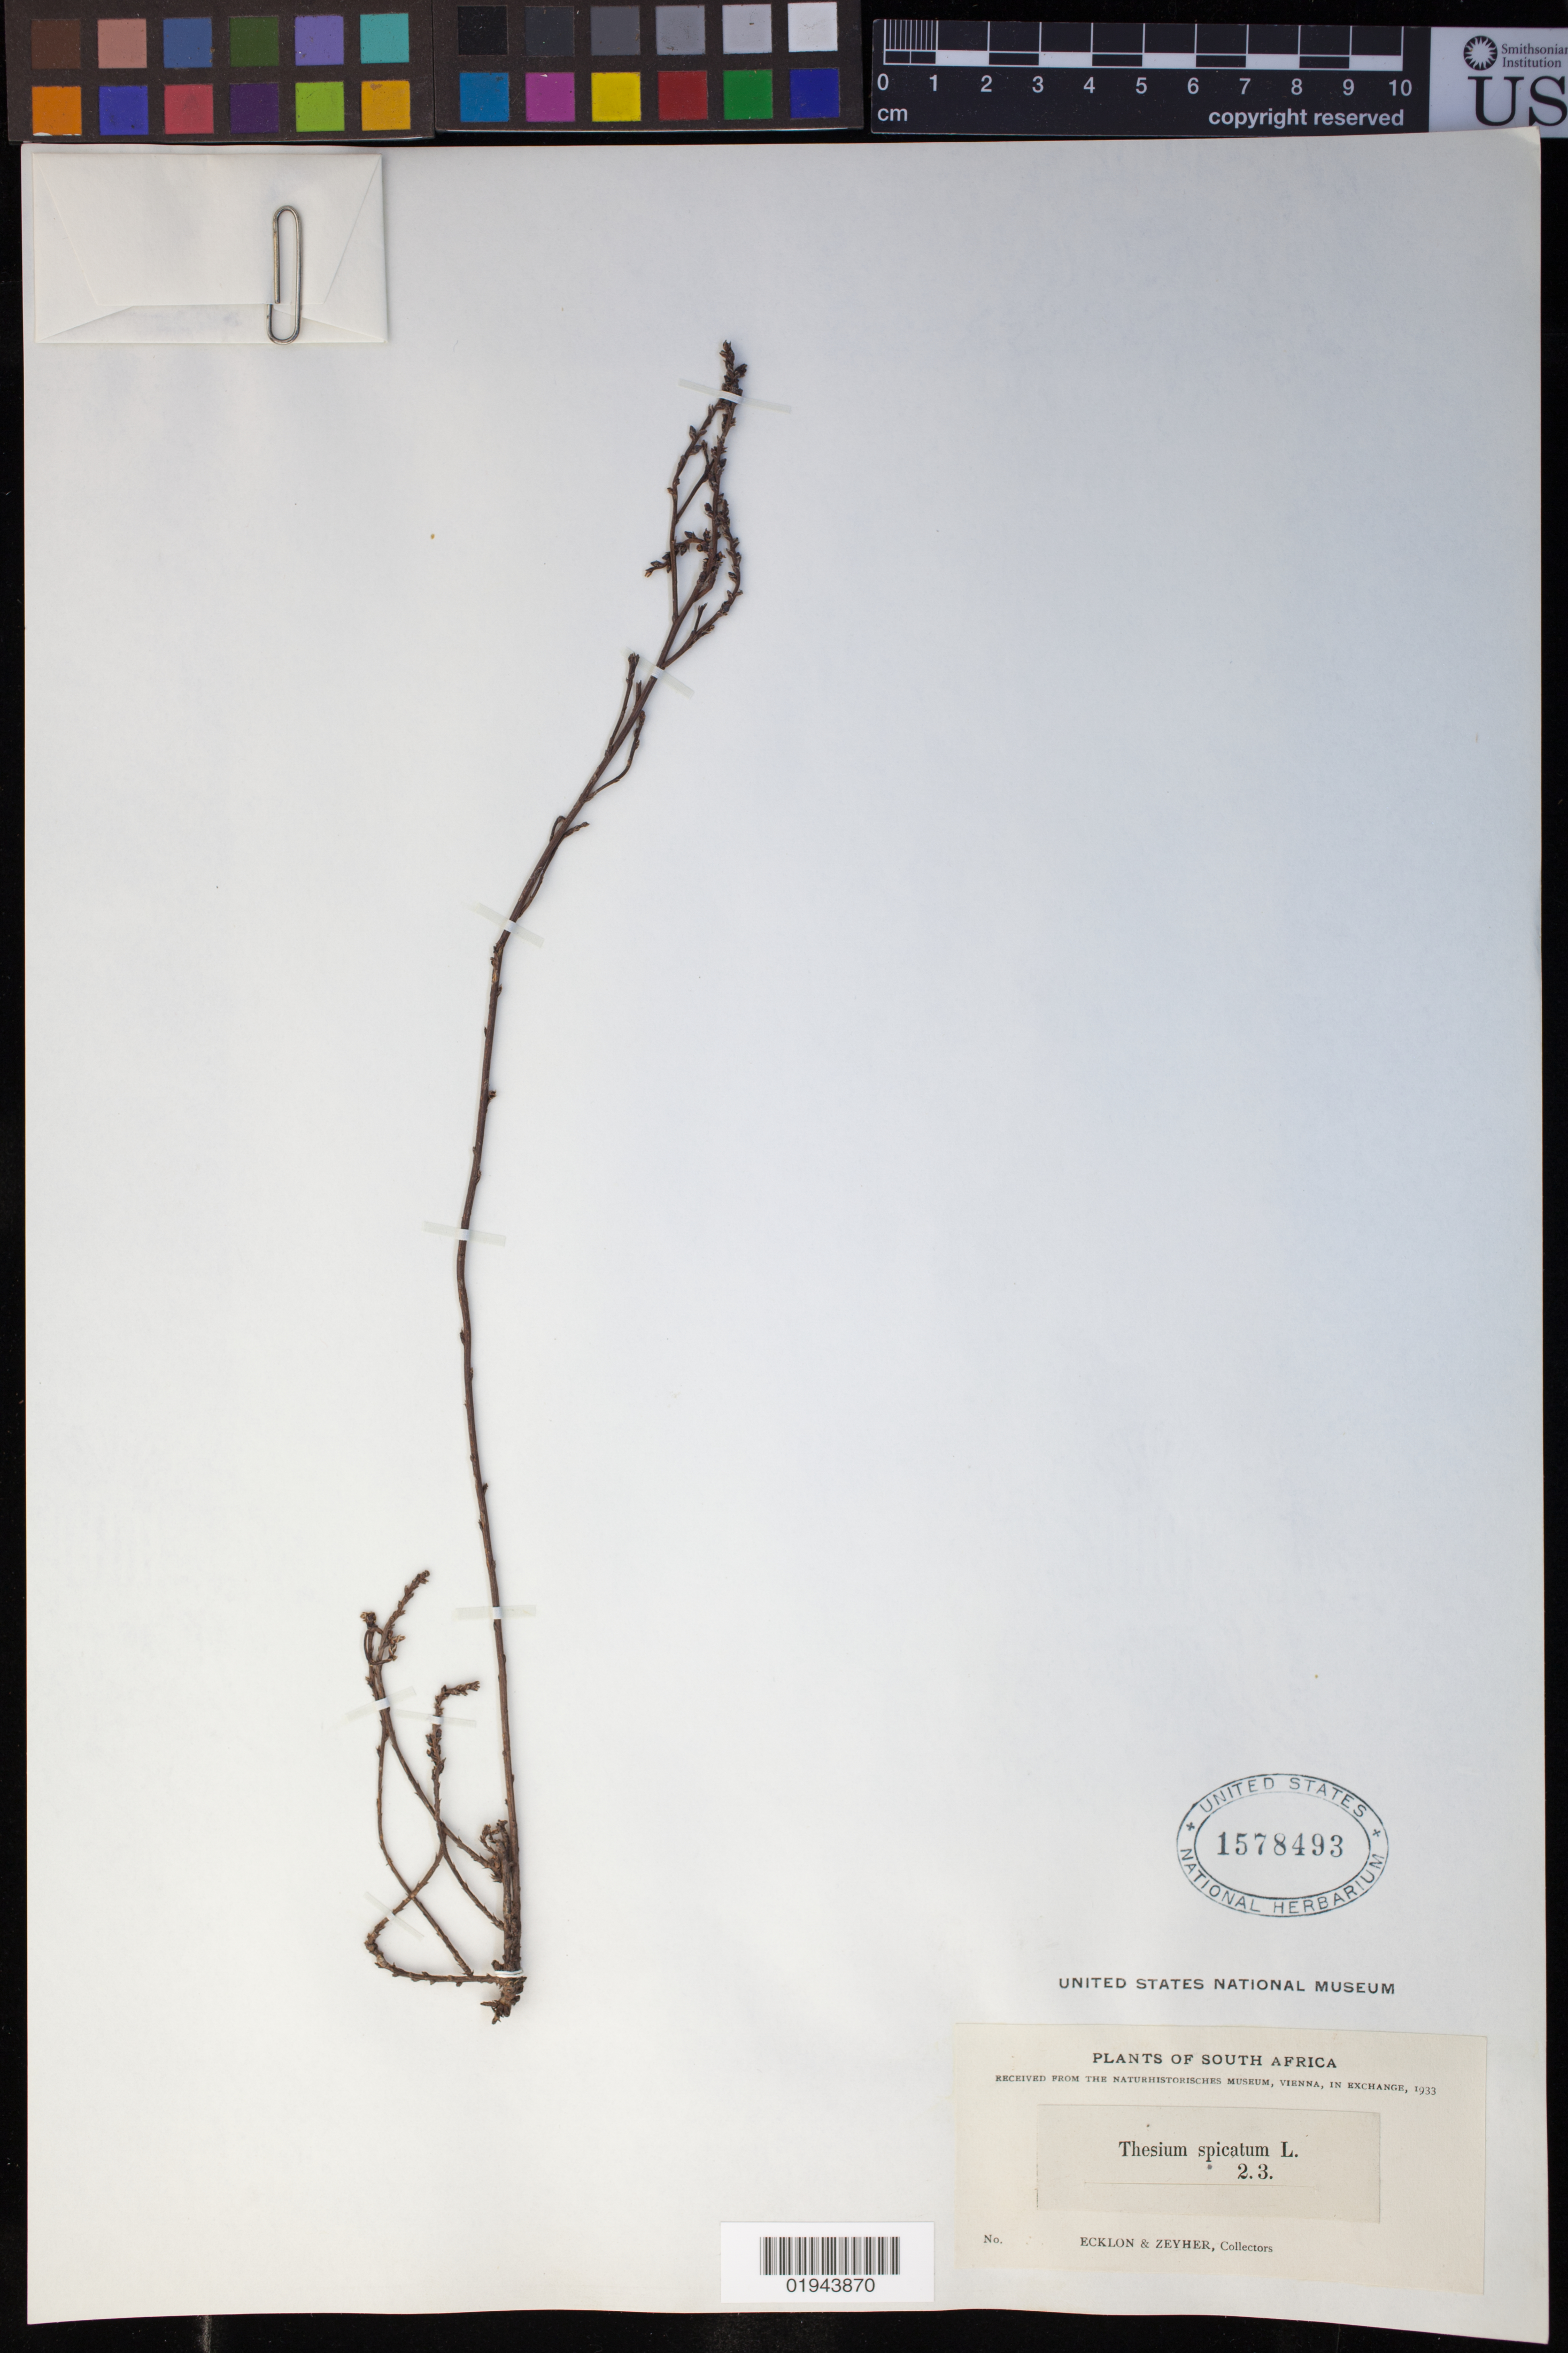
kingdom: Plantae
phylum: Tracheophyta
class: Magnoliopsida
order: Santalales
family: Thesiaceae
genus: Thesium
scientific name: Thesium spicatum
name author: L.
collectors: C. F. Ecklon & C. Zeyher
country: South Africa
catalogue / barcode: US 1578493